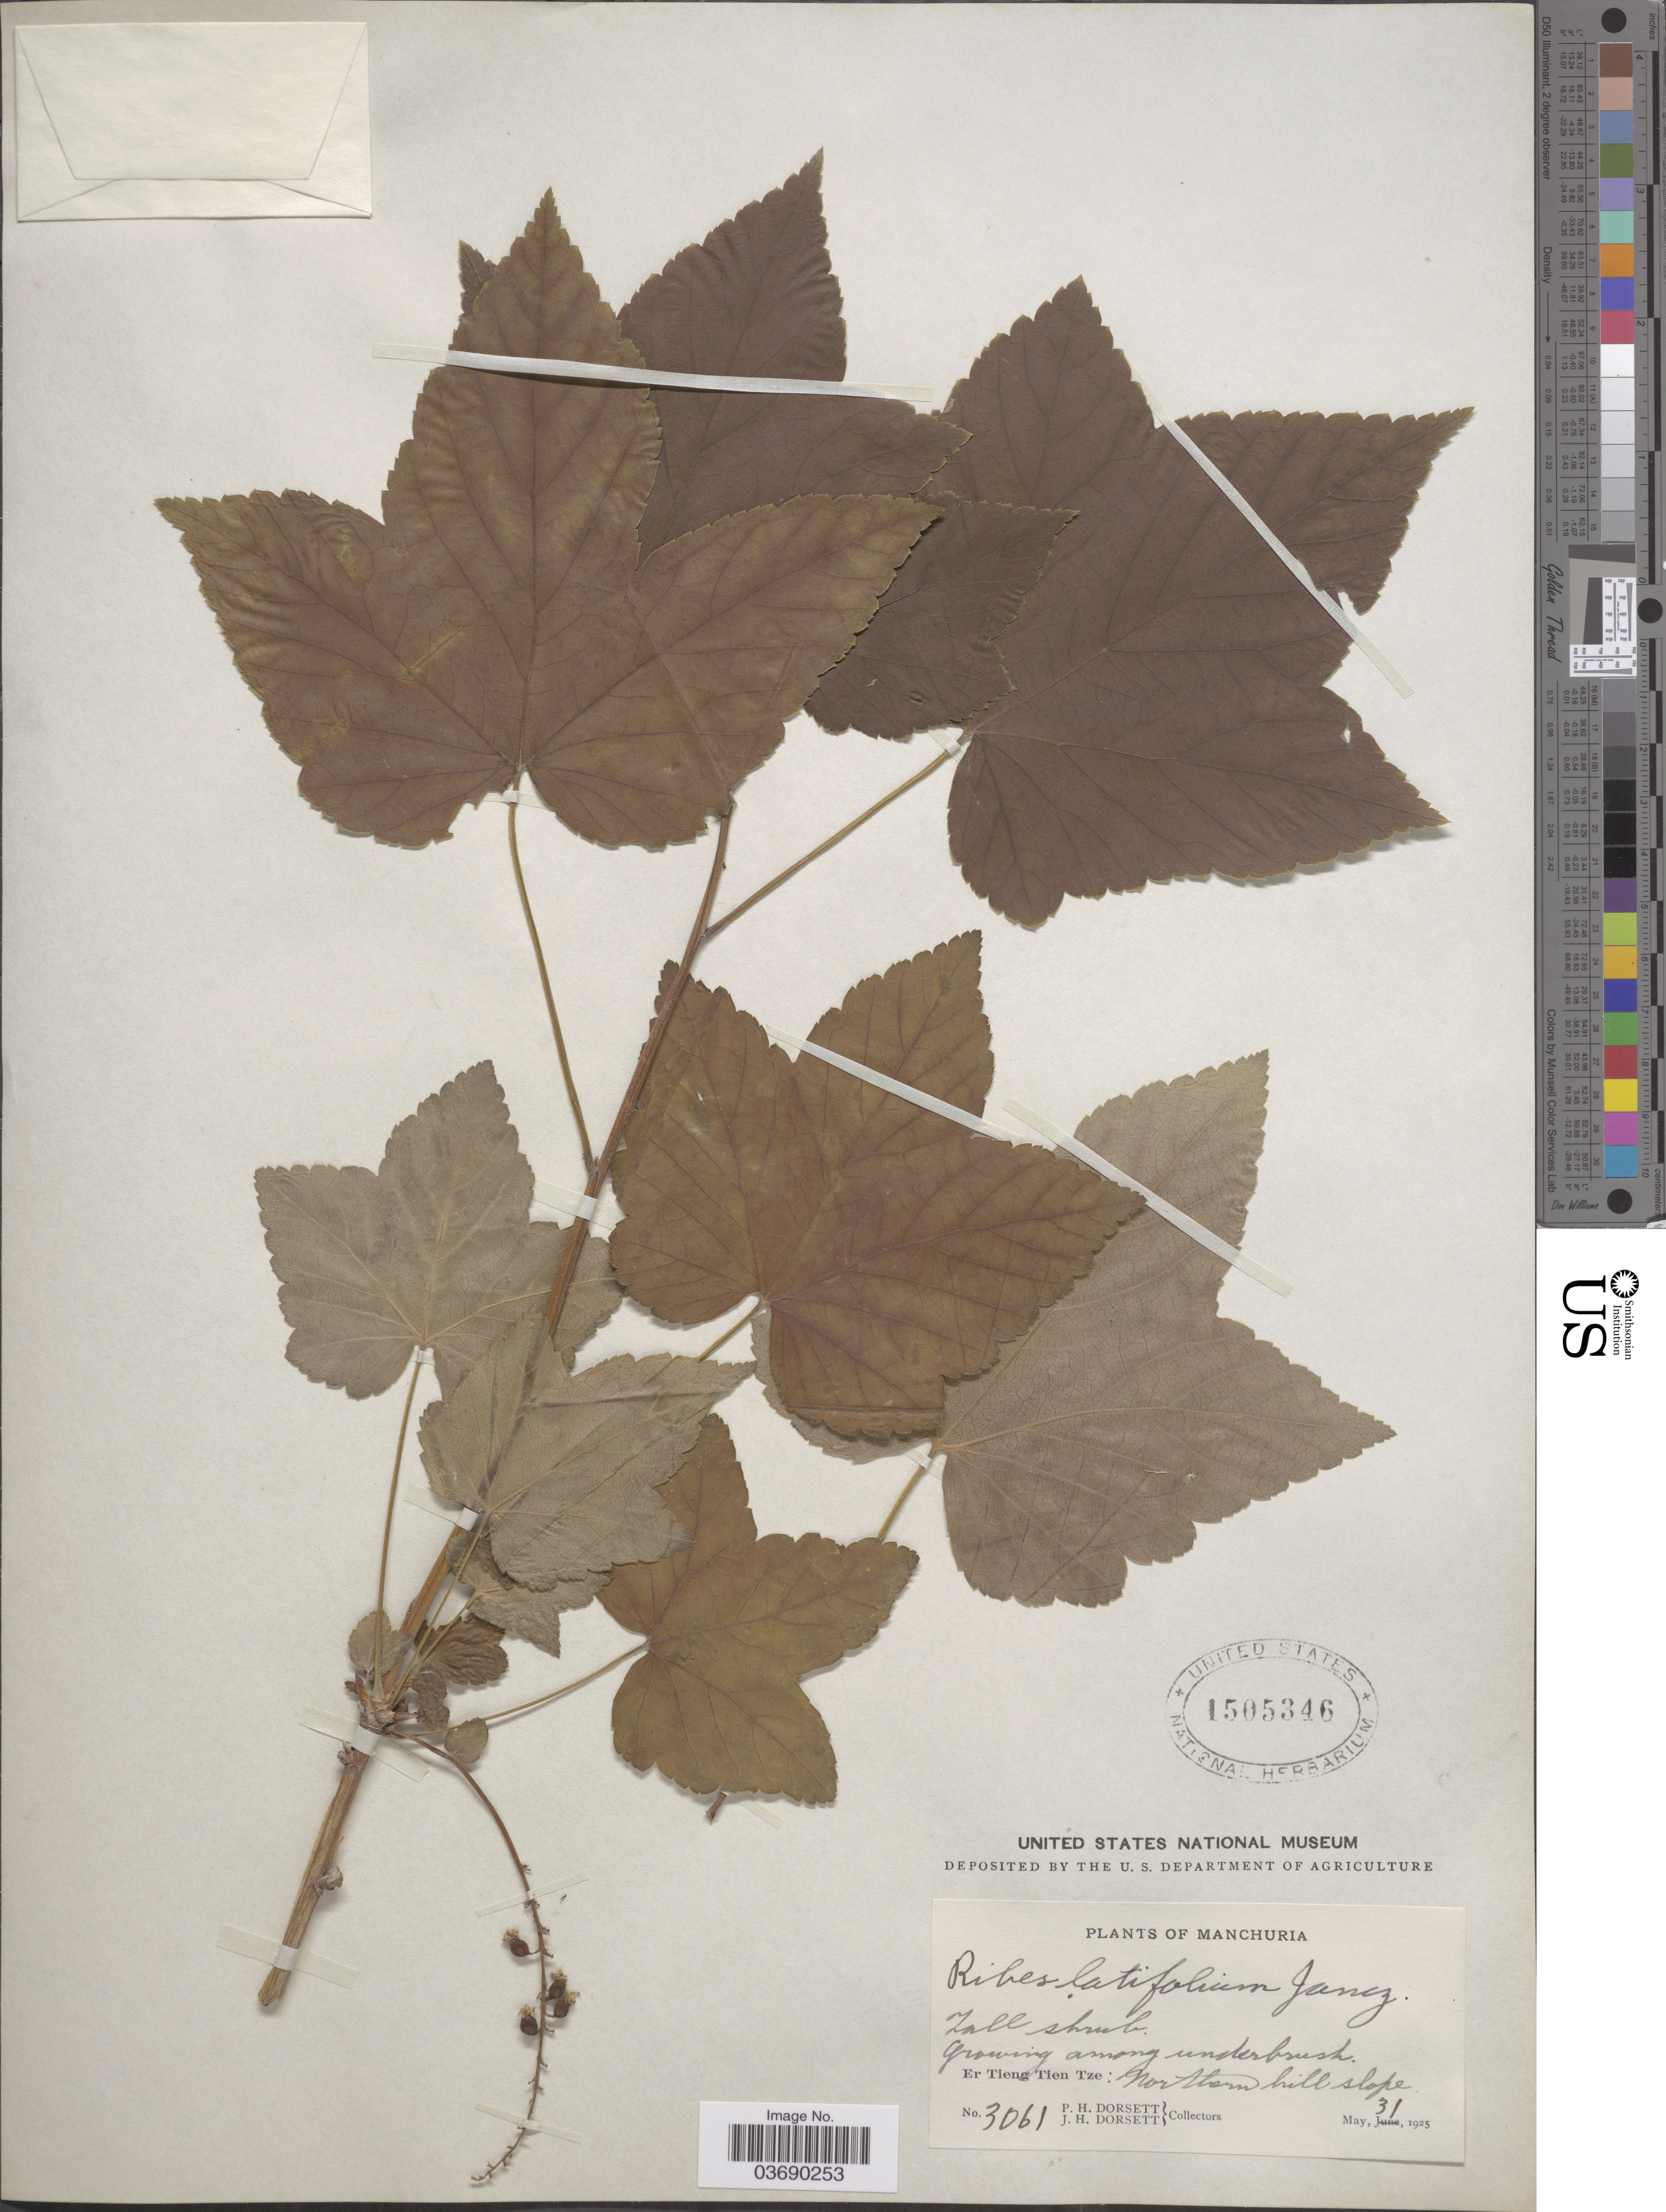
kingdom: Plantae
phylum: Tracheophyta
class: Magnoliopsida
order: Saxifragales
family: Grossulariaceae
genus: Ribes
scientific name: Ribes latifolium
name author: Jancz.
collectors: P. H. Dorsett & J. Dorsett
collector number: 3061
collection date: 1925-05-31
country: China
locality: Manchuria. Er Tieng Tien Tze: Northern hill slope.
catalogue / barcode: US 1505346